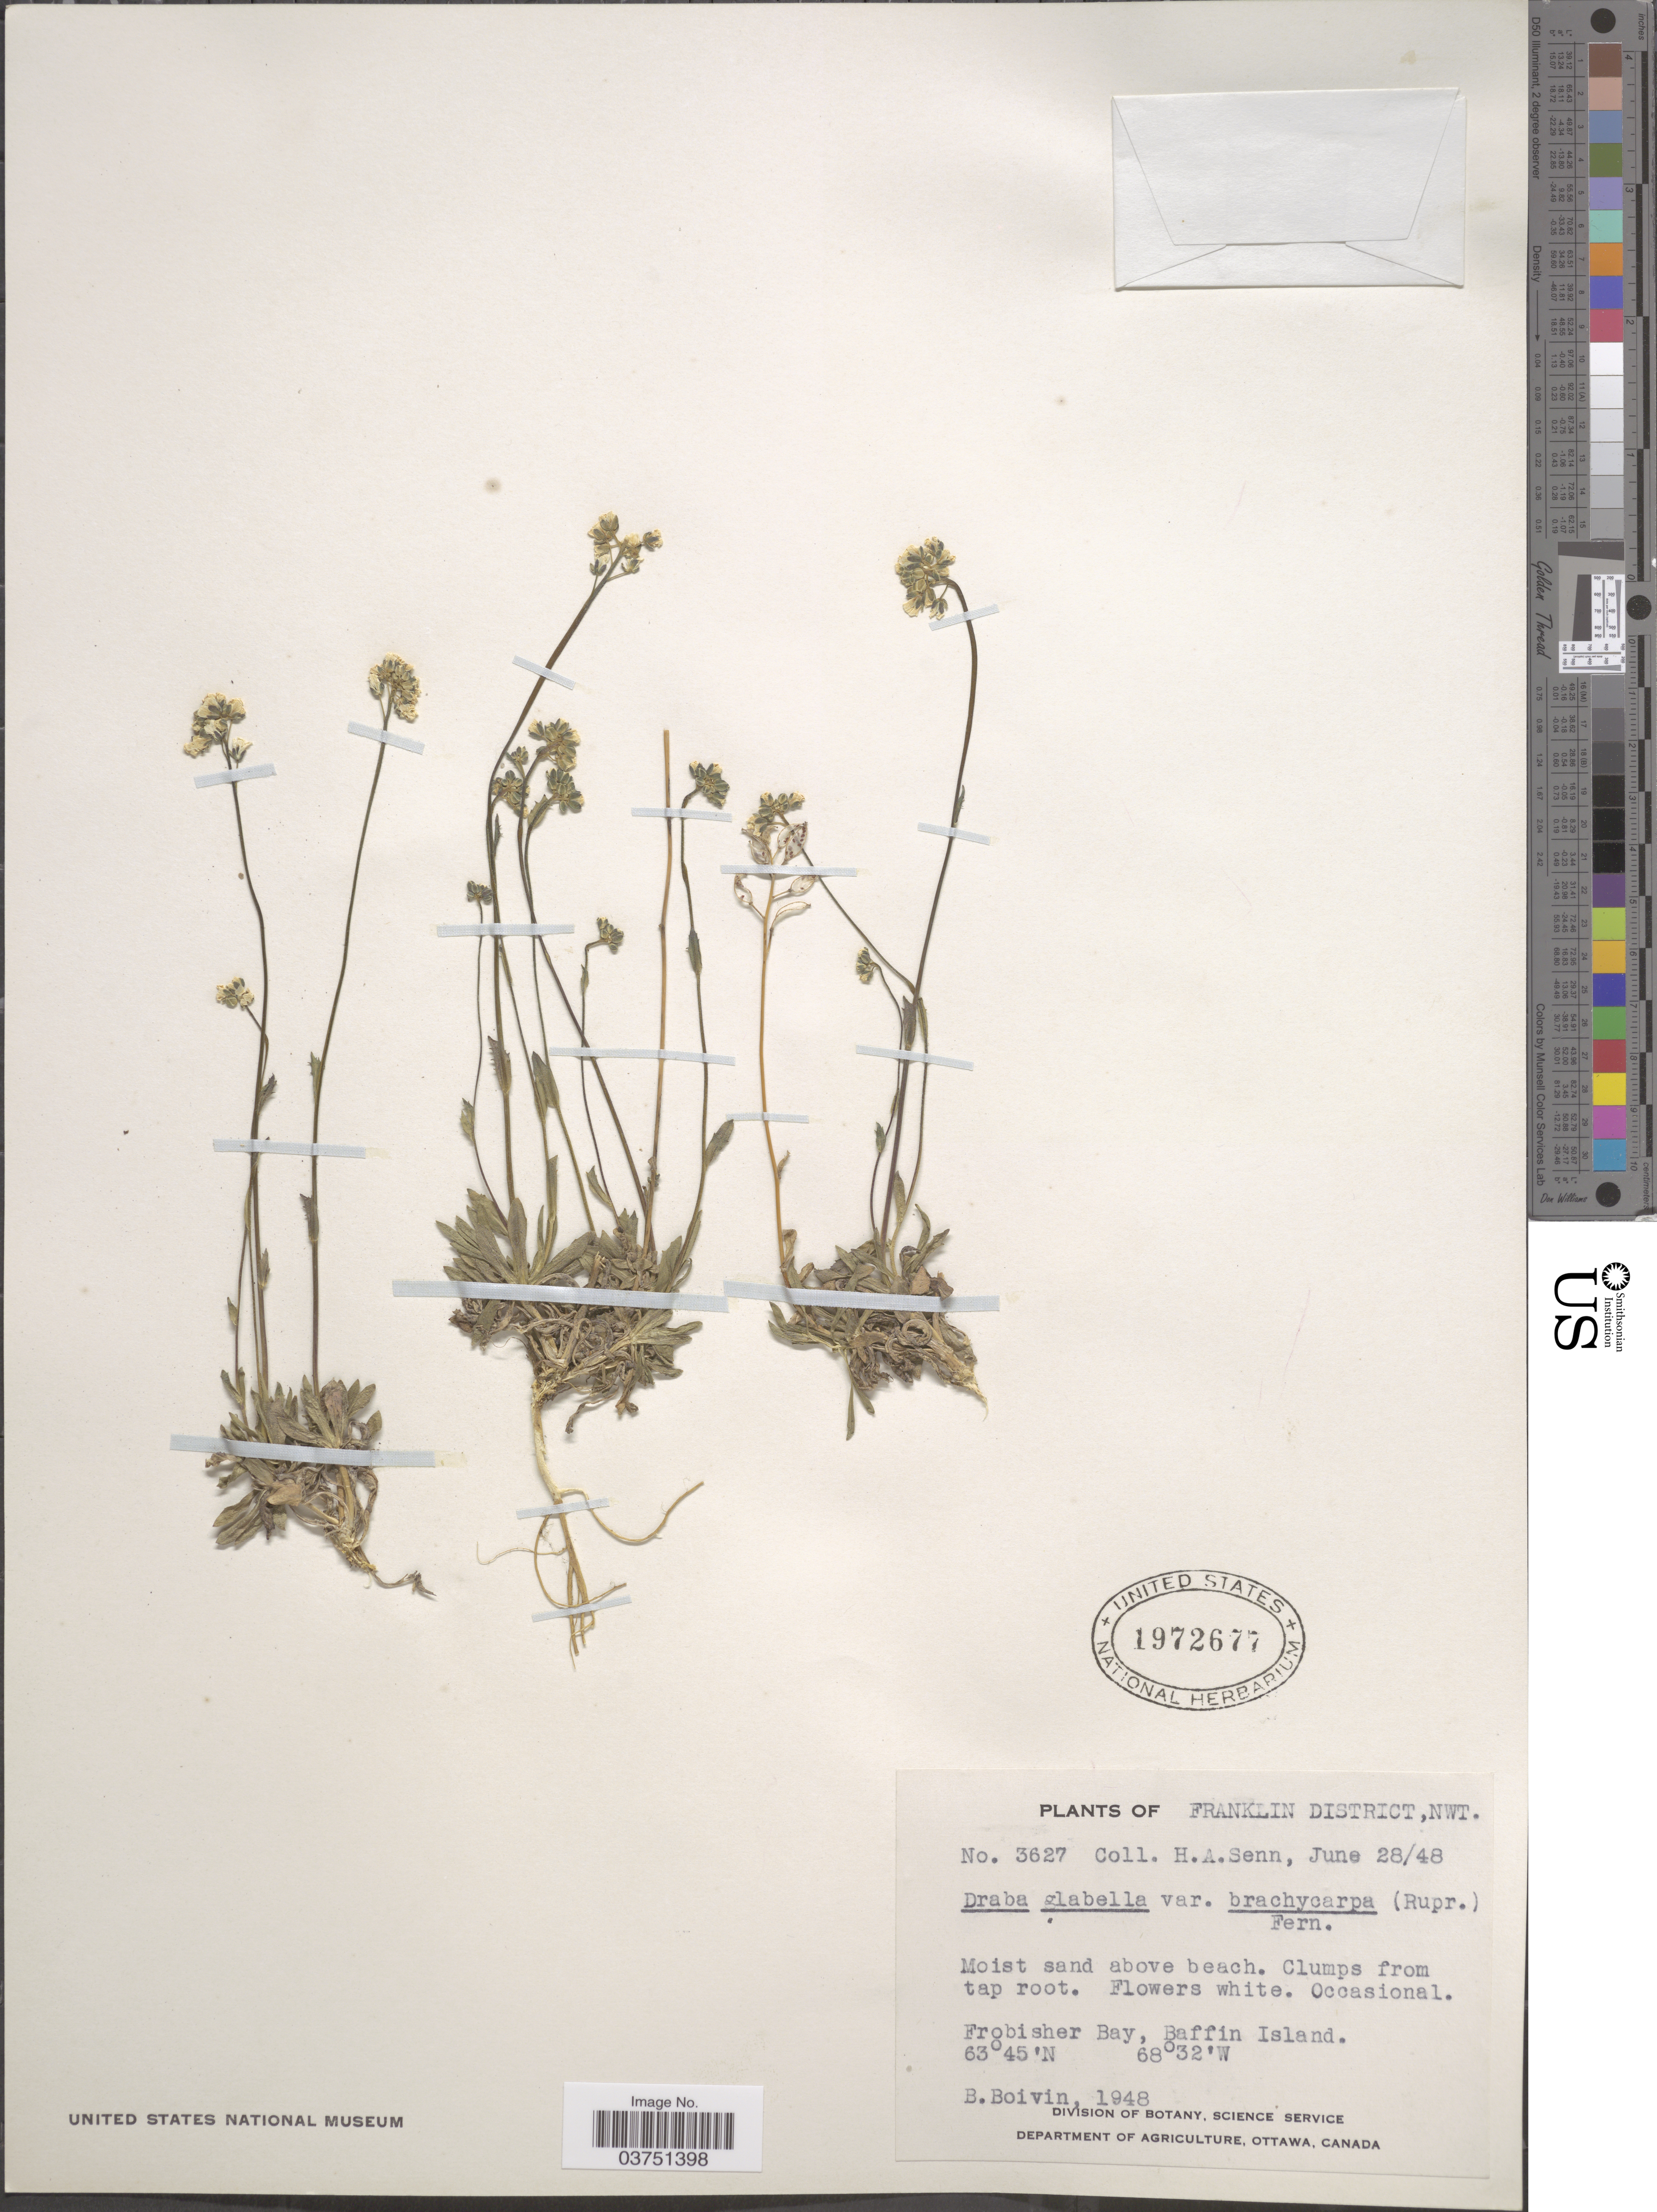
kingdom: Plantae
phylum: Tracheophyta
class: Magnoliopsida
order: Brassicales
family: Brassicaceae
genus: Draba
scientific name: Draba glabella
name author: Pursh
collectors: H. Senn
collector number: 3627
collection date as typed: Transcribed d/m/y: 28/6/48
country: Canada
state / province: Northwest Territories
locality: Franklin District, NWT; Frobisher Bay, Baffin Island.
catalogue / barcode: US 1972677